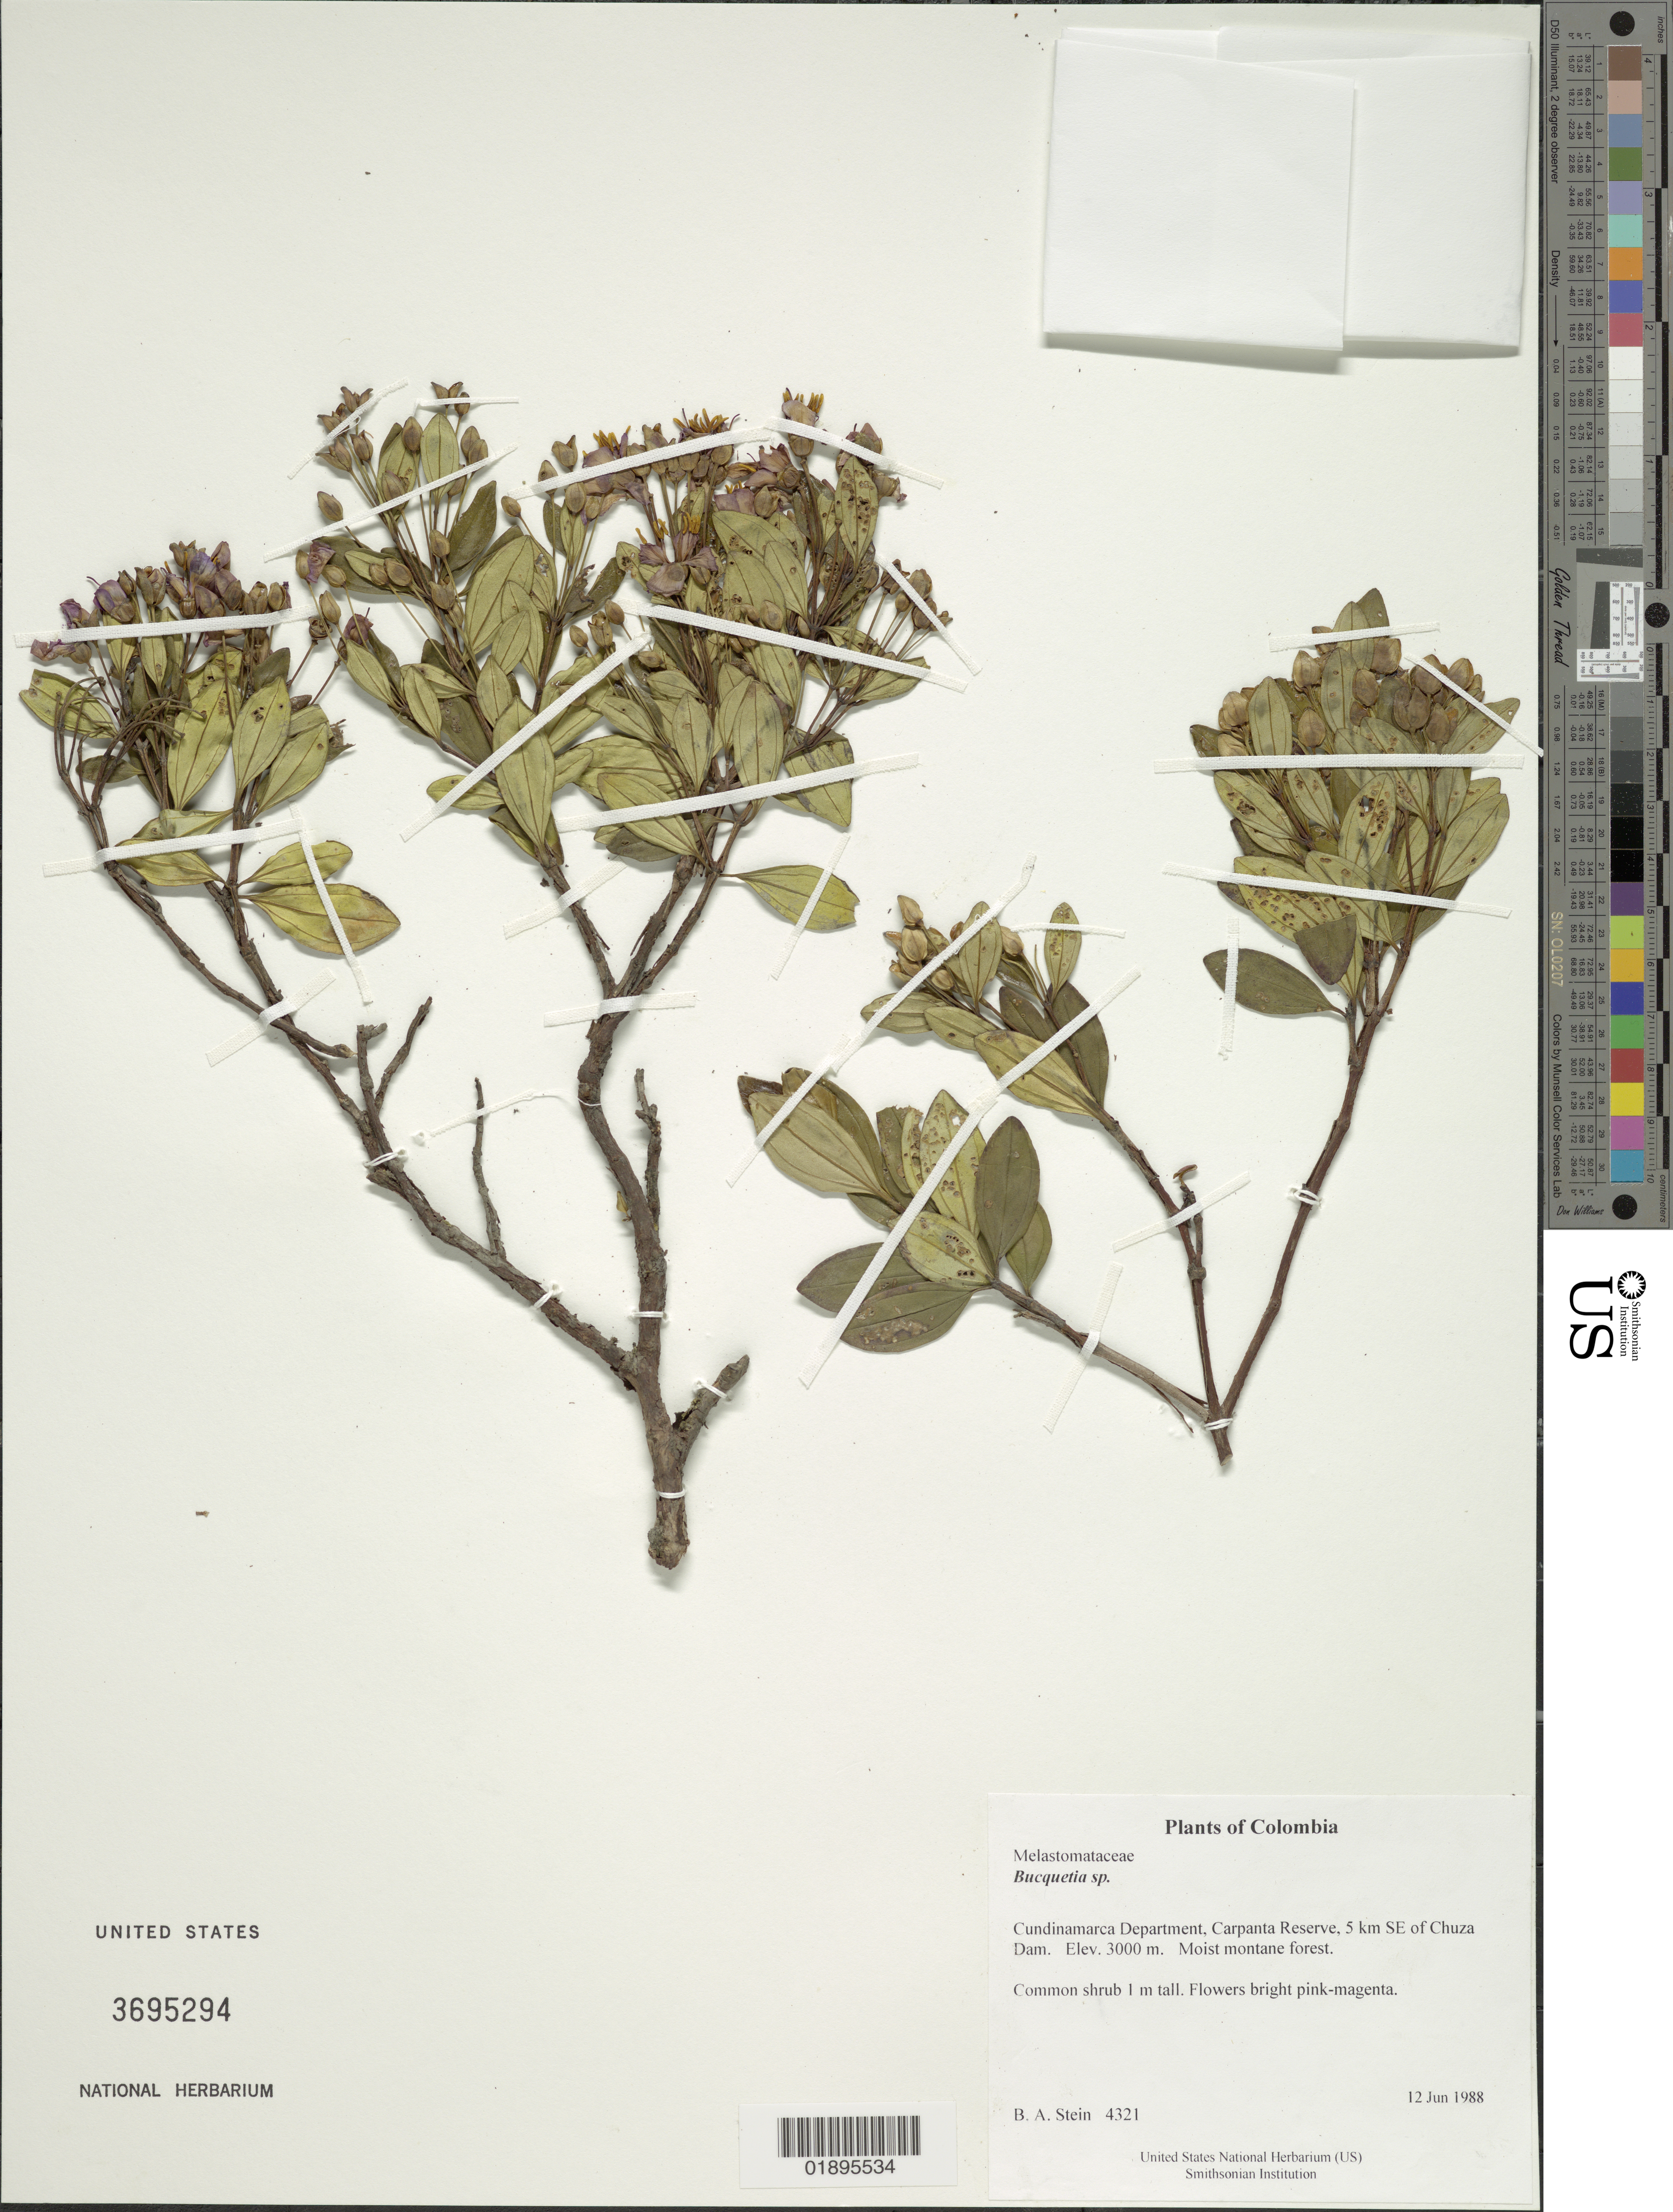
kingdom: Plantae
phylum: Tracheophyta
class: Magnoliopsida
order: Myrtales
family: Melastomataceae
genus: Bucquetia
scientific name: Bucquetia sp.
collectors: B. A. Stein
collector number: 4321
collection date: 1988-06-12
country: Colombia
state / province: Cundinamarca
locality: Carpanta Reserve, 5 km SE of Chuza Dam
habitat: Moist montane forest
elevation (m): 3000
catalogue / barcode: US 3695294